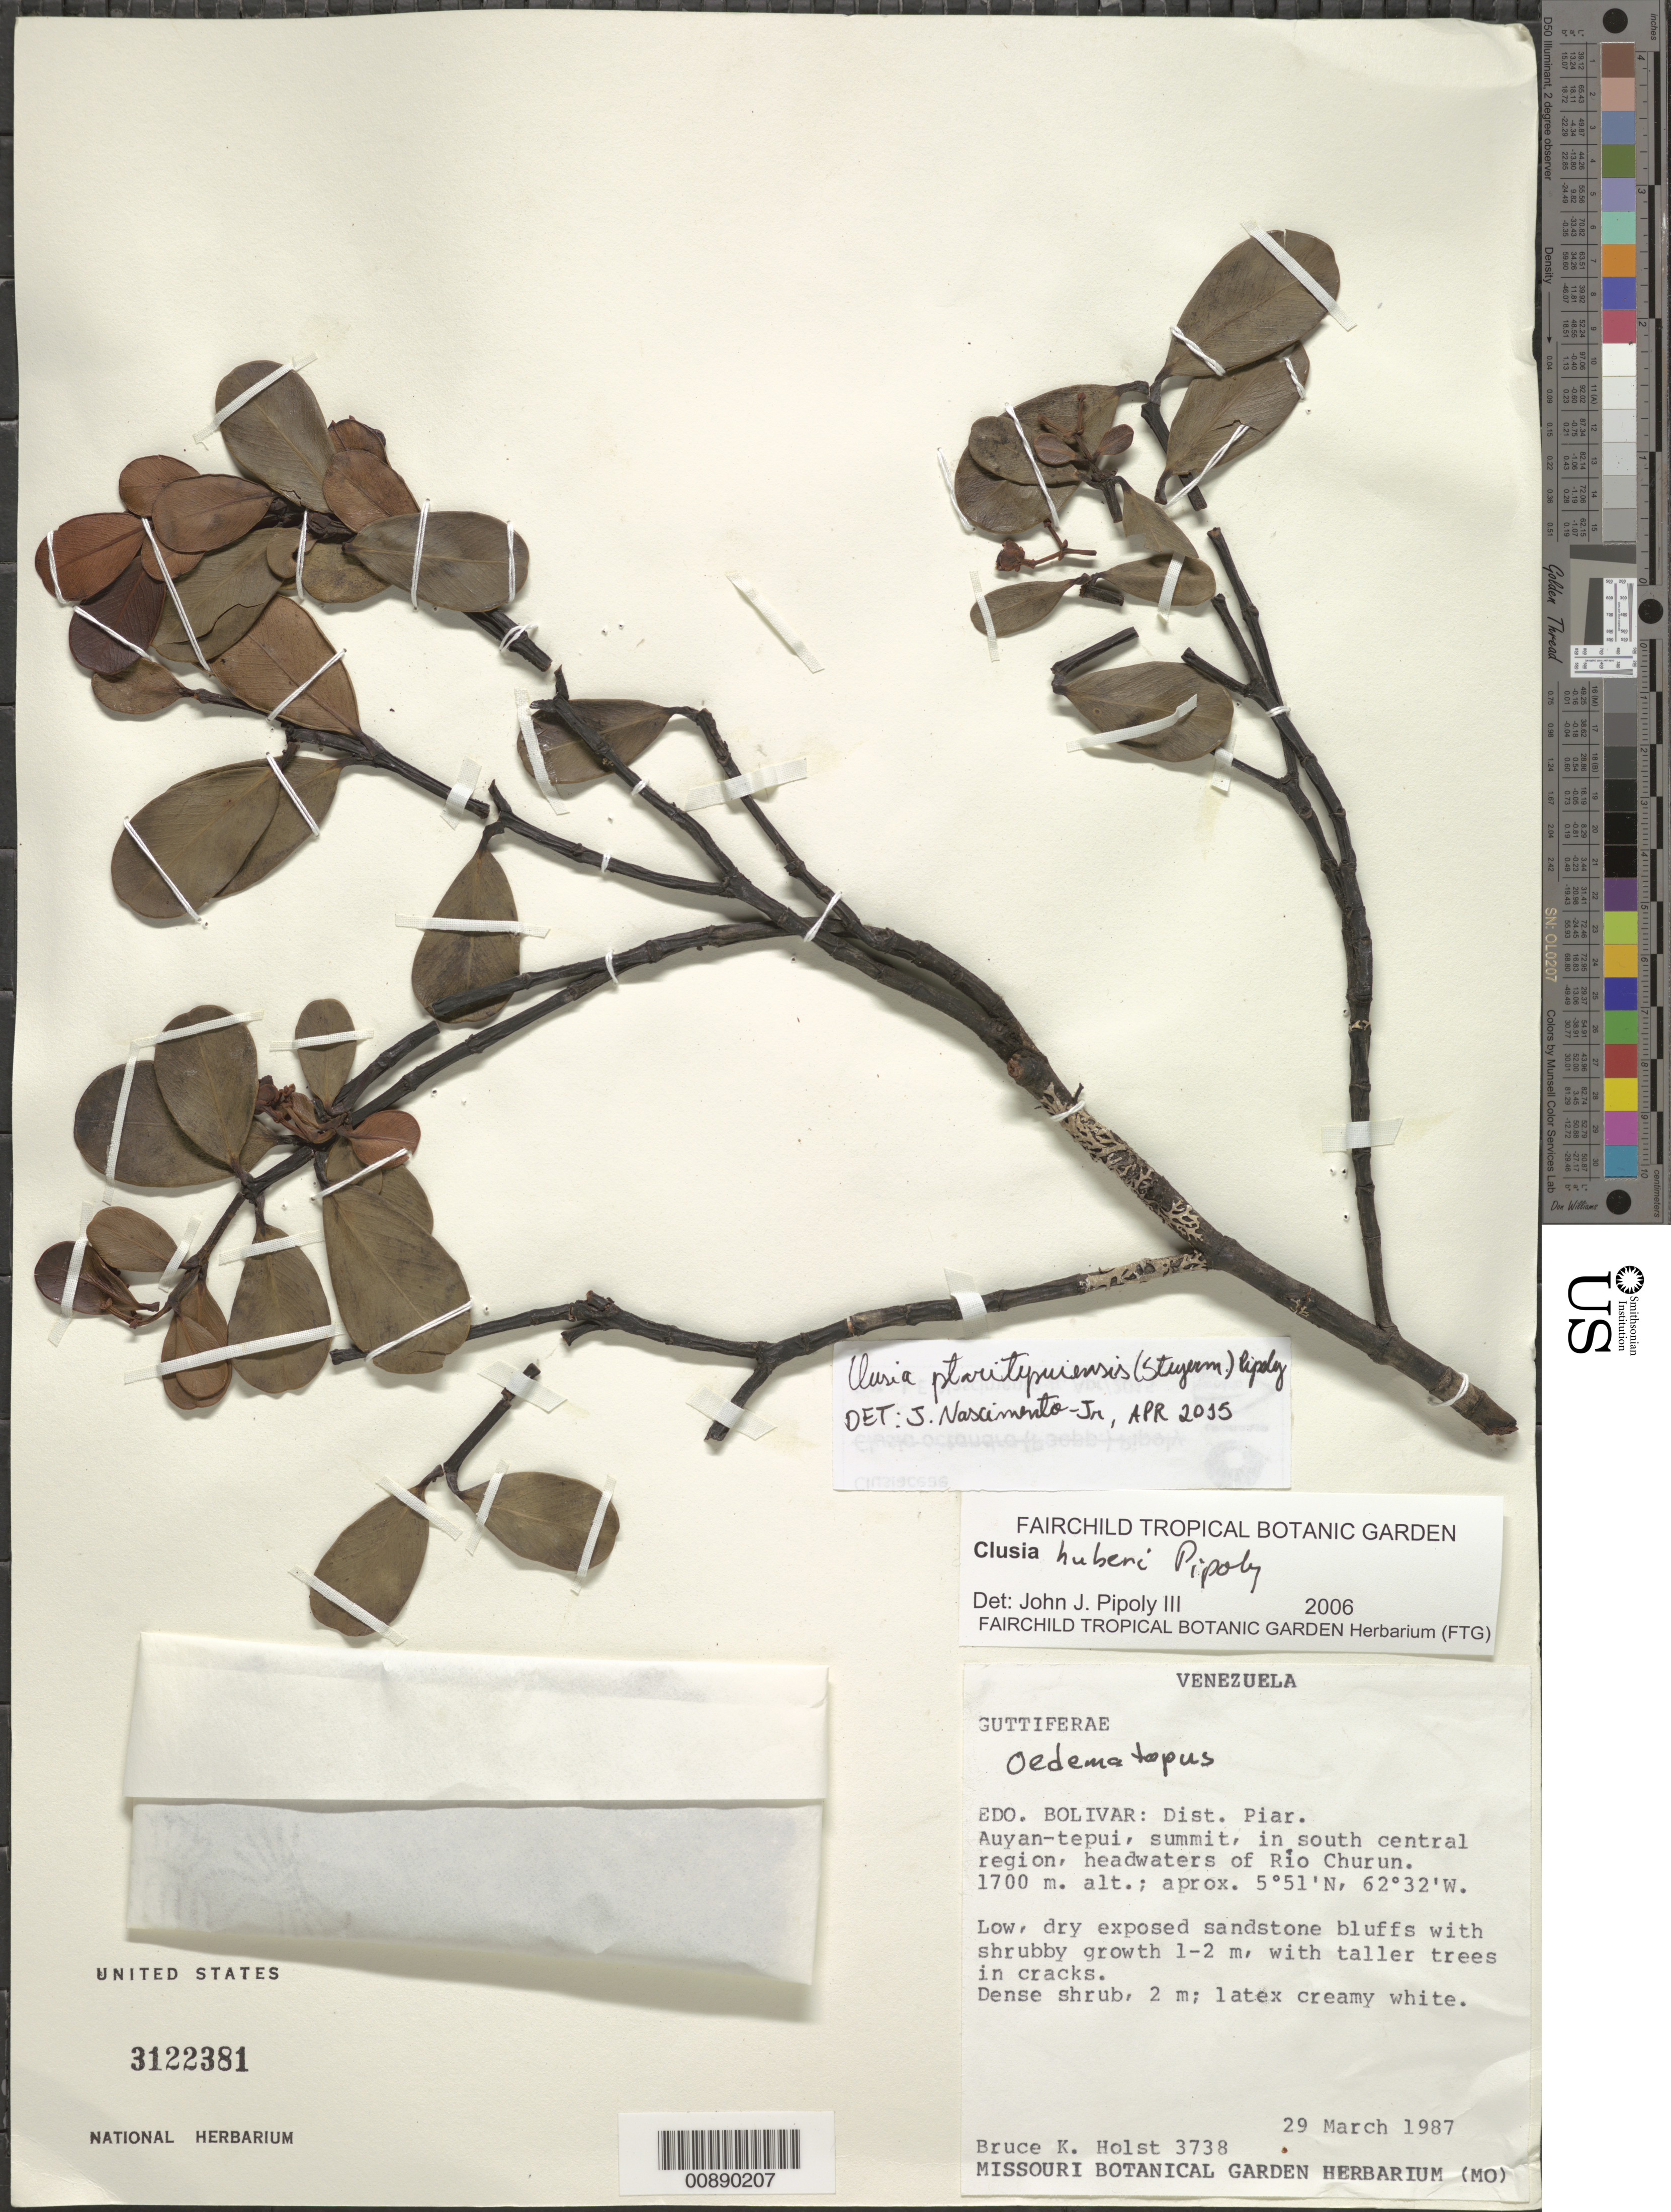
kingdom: Plantae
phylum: Tracheophyta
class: Magnoliopsida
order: Malpighiales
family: Clusiaceae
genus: Clusia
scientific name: Clusia ptaritepuiensis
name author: (Steyerm.) Pipoly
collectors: B. Holst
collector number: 3738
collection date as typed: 29-Mar-87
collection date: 1987-03-29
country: Venezuela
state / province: Bolívar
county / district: Piar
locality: Auyan-tepuí, summit, south-central region, headwaters of Río Churún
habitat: Low, dry exposed sandstone bluffs with shrubby growth 1-2 m, with taller trees in cracks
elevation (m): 1700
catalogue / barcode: US 3122381